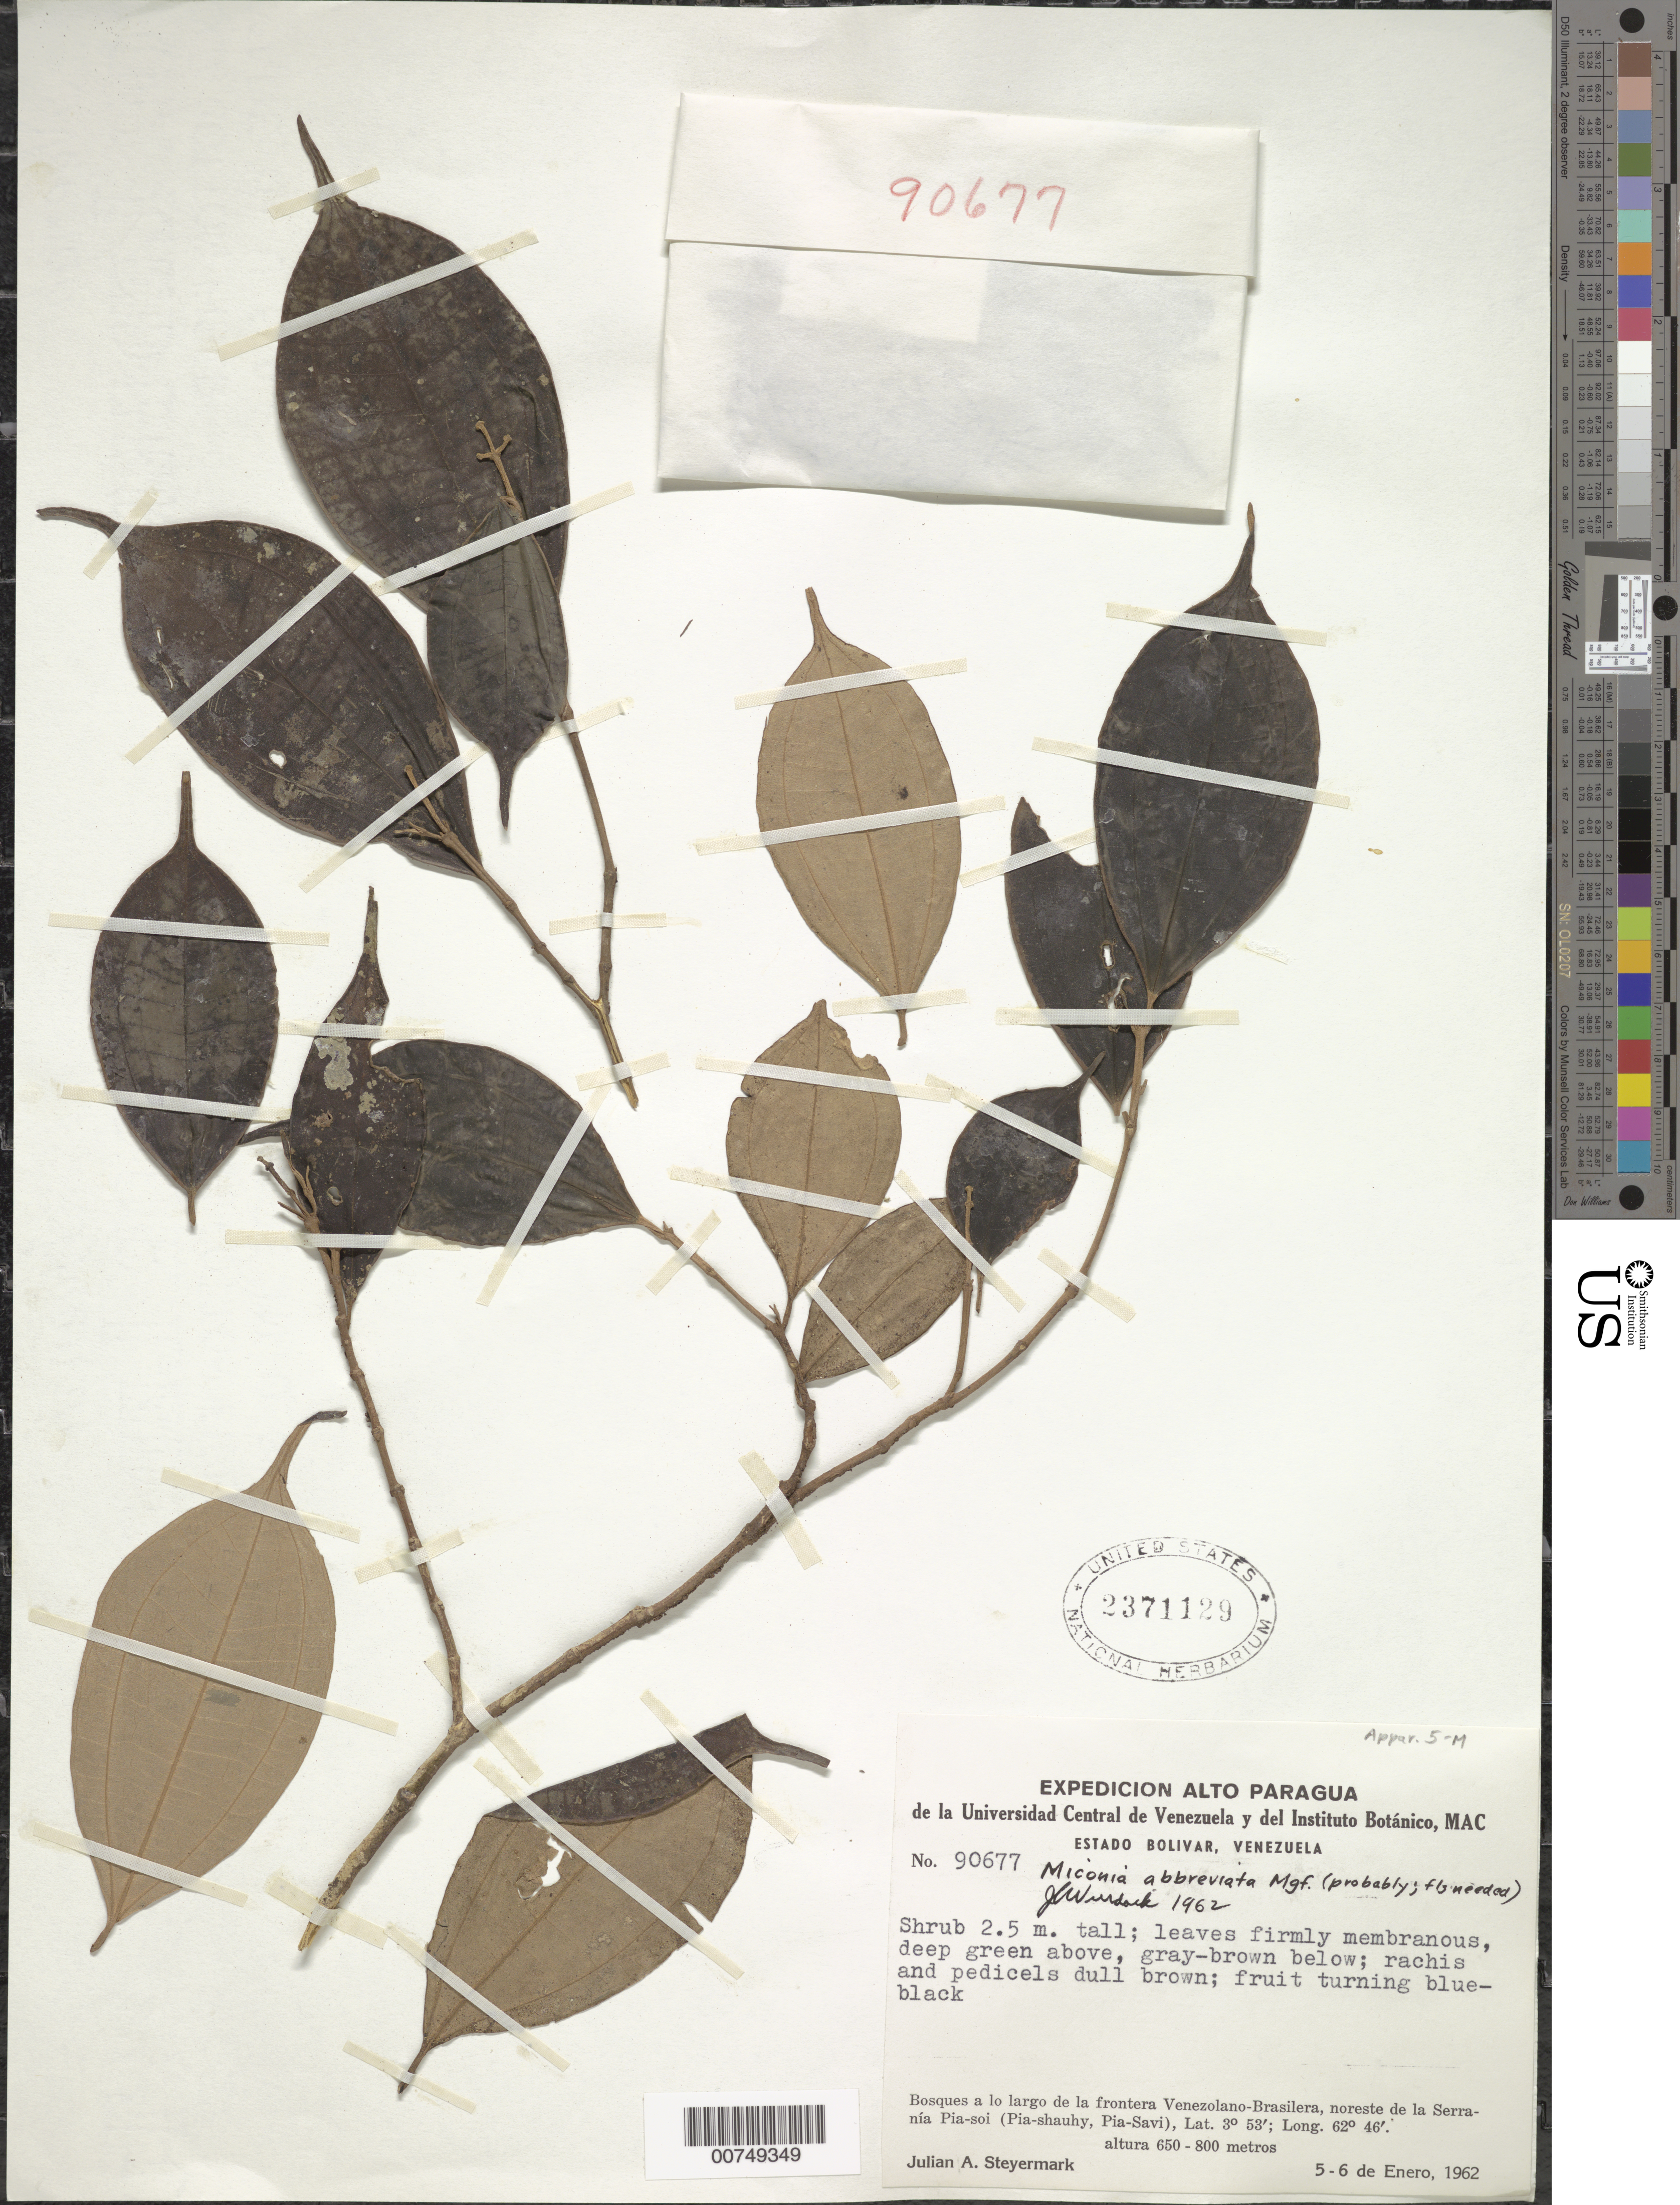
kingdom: Plantae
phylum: Tracheophyta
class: Magnoliopsida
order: Myrtales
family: Melastomataceae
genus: Miconia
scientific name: Miconia abbreviata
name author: Markgr.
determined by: Wurdack, John J., (US), US (UNITED STATES)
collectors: J. Steyermark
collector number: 90677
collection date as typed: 5-Jan-62 to 6-Jan-62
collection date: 1962-01-05/1962-01-06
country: Venezuela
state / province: Bolívar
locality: Serranía Pia-soi, NE of; on Venezuela-Brazil border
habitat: Bosques a lo largo de la frontera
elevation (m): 650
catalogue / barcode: US 2371129